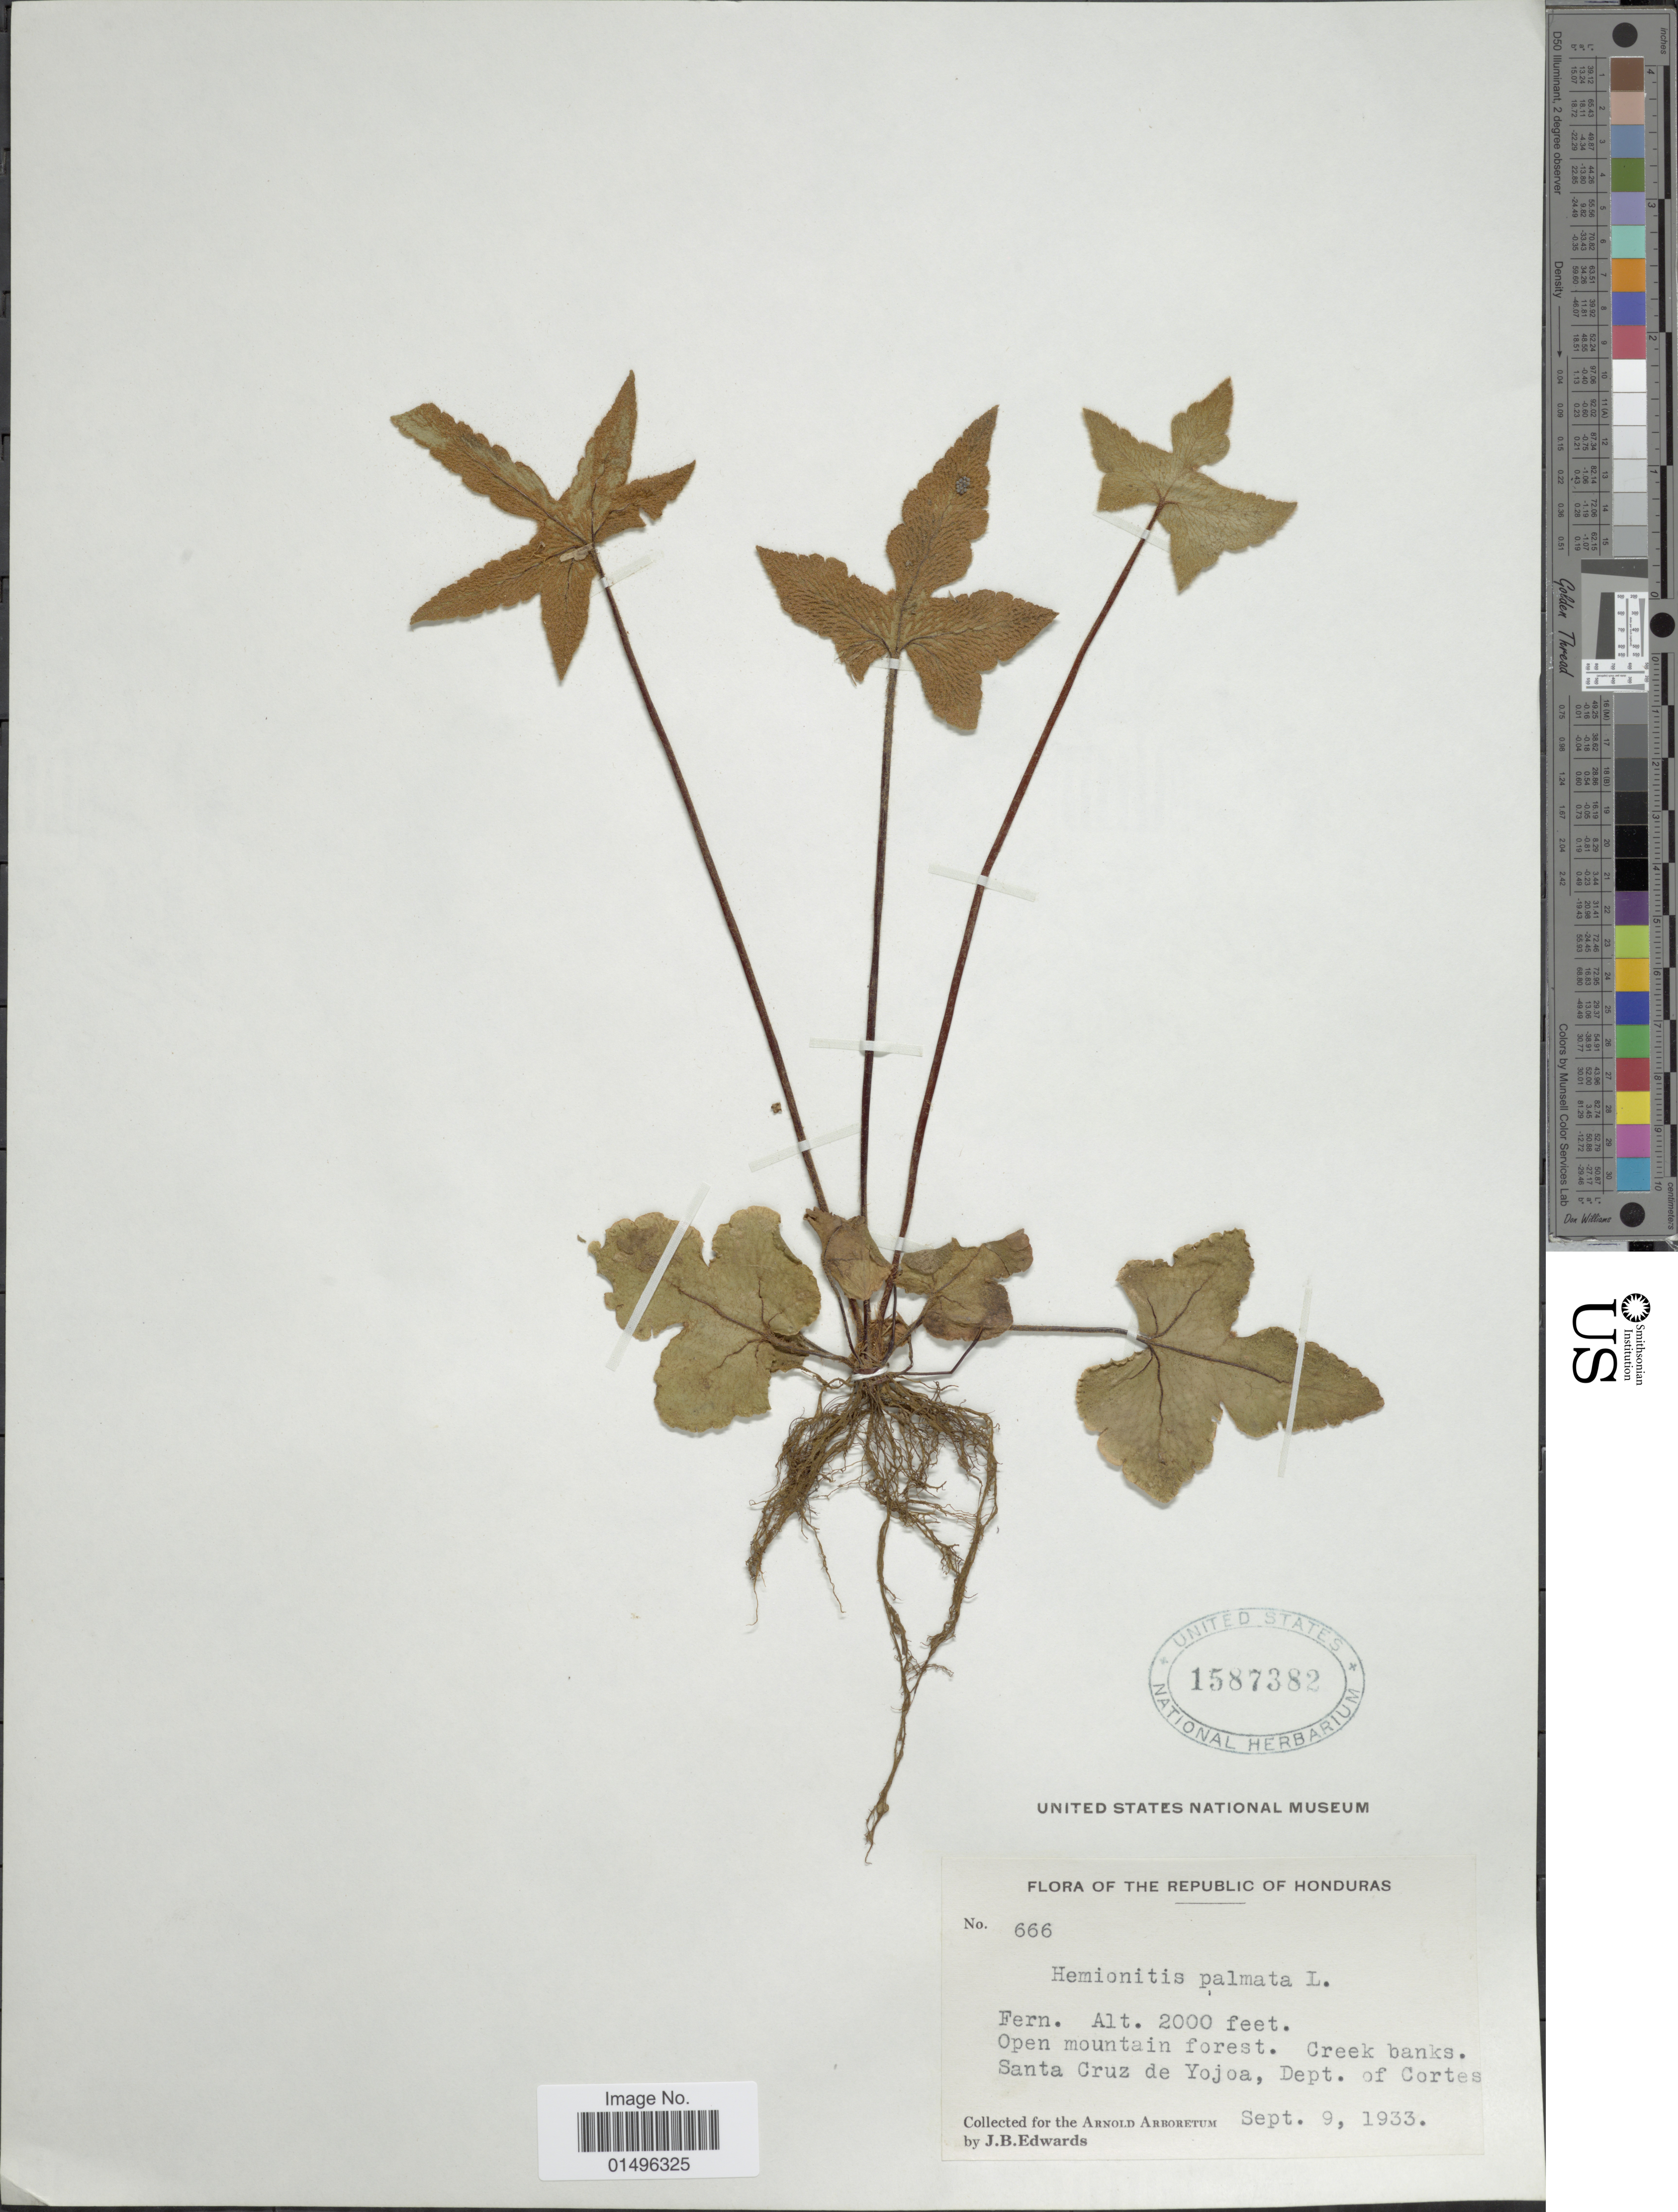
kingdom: Plantae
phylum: Tracheophyta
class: Polypodiopsida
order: Polypodiales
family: Pteridaceae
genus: Hemionitis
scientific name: Hemionitis palmata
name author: L.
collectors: J. B. Edwards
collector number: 666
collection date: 1933-09-09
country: Honduras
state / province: Cortés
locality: Republic of Honduras, Open mountain forest, Creek Banks, Santa Cruz de Yojoa, Dept. of Cortes,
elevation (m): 610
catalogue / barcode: US 1587382